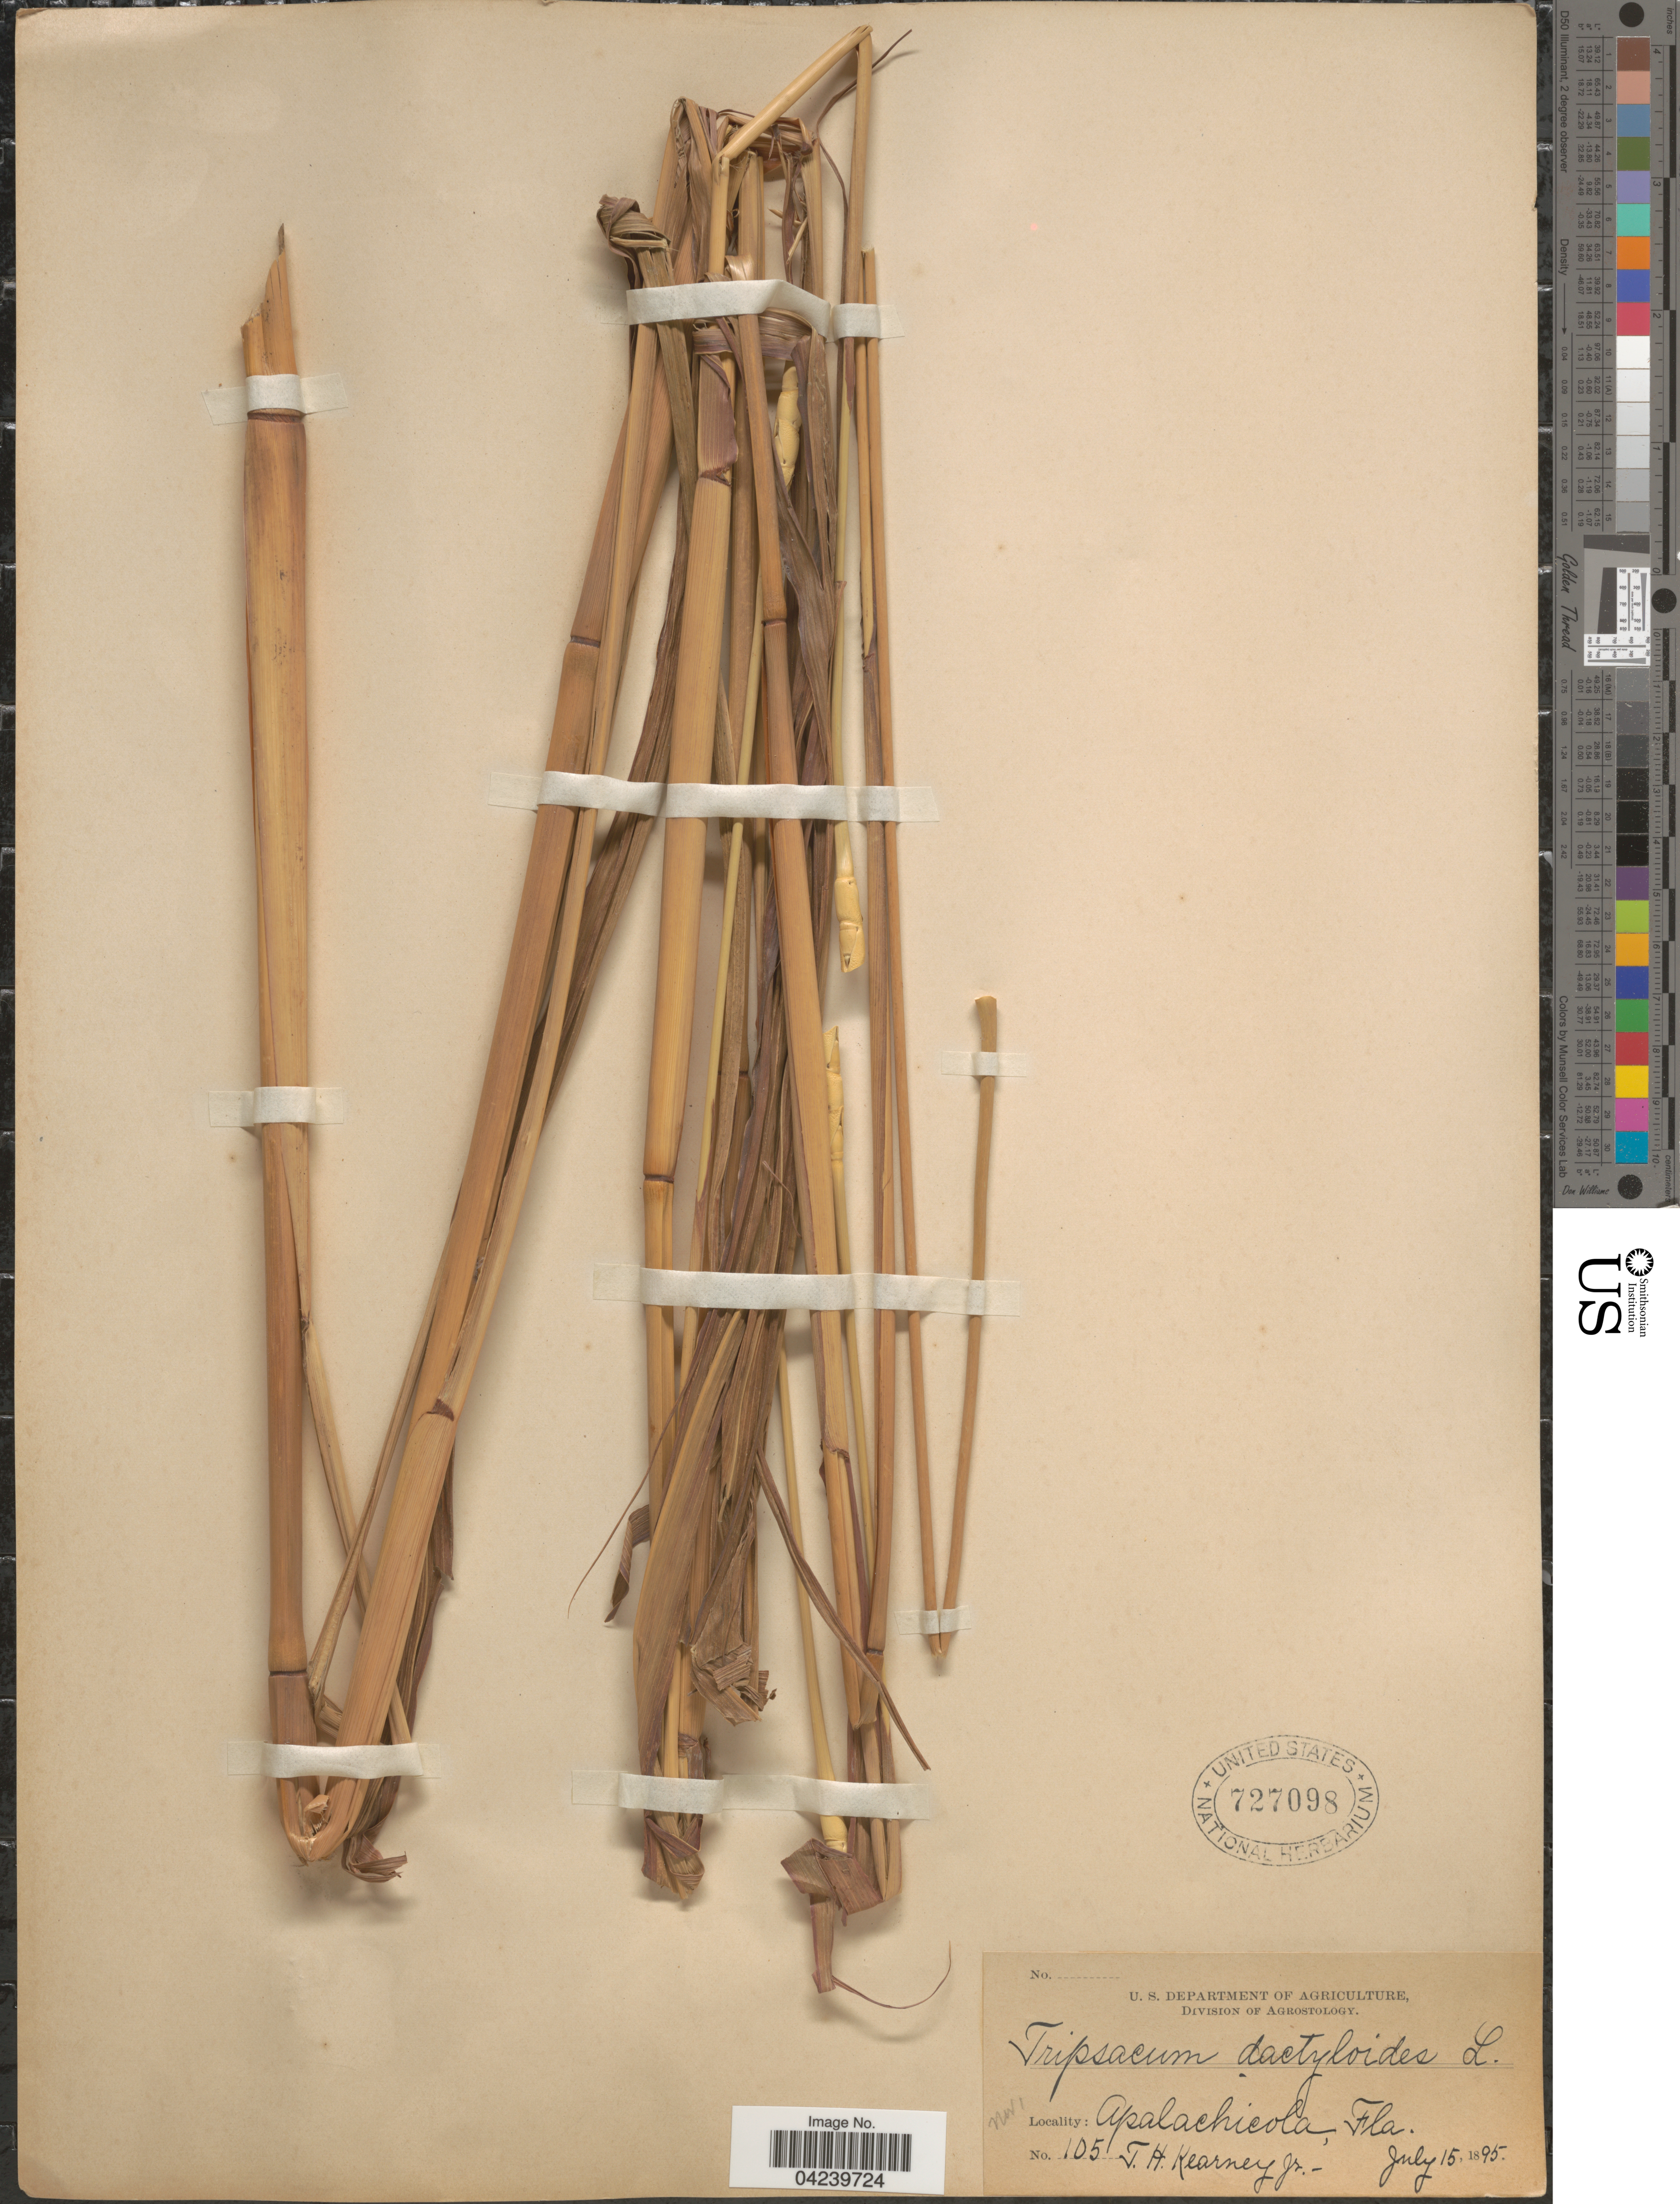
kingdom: Plantae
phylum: Tracheophyta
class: Liliopsida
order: Poales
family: Poaceae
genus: Tripsacum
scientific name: Tripsacum dactyloides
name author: (L.) L.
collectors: T. H. Kearney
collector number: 105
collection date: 1895-07-15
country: United States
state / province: Florida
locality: Apalachicola.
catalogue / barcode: US 727098